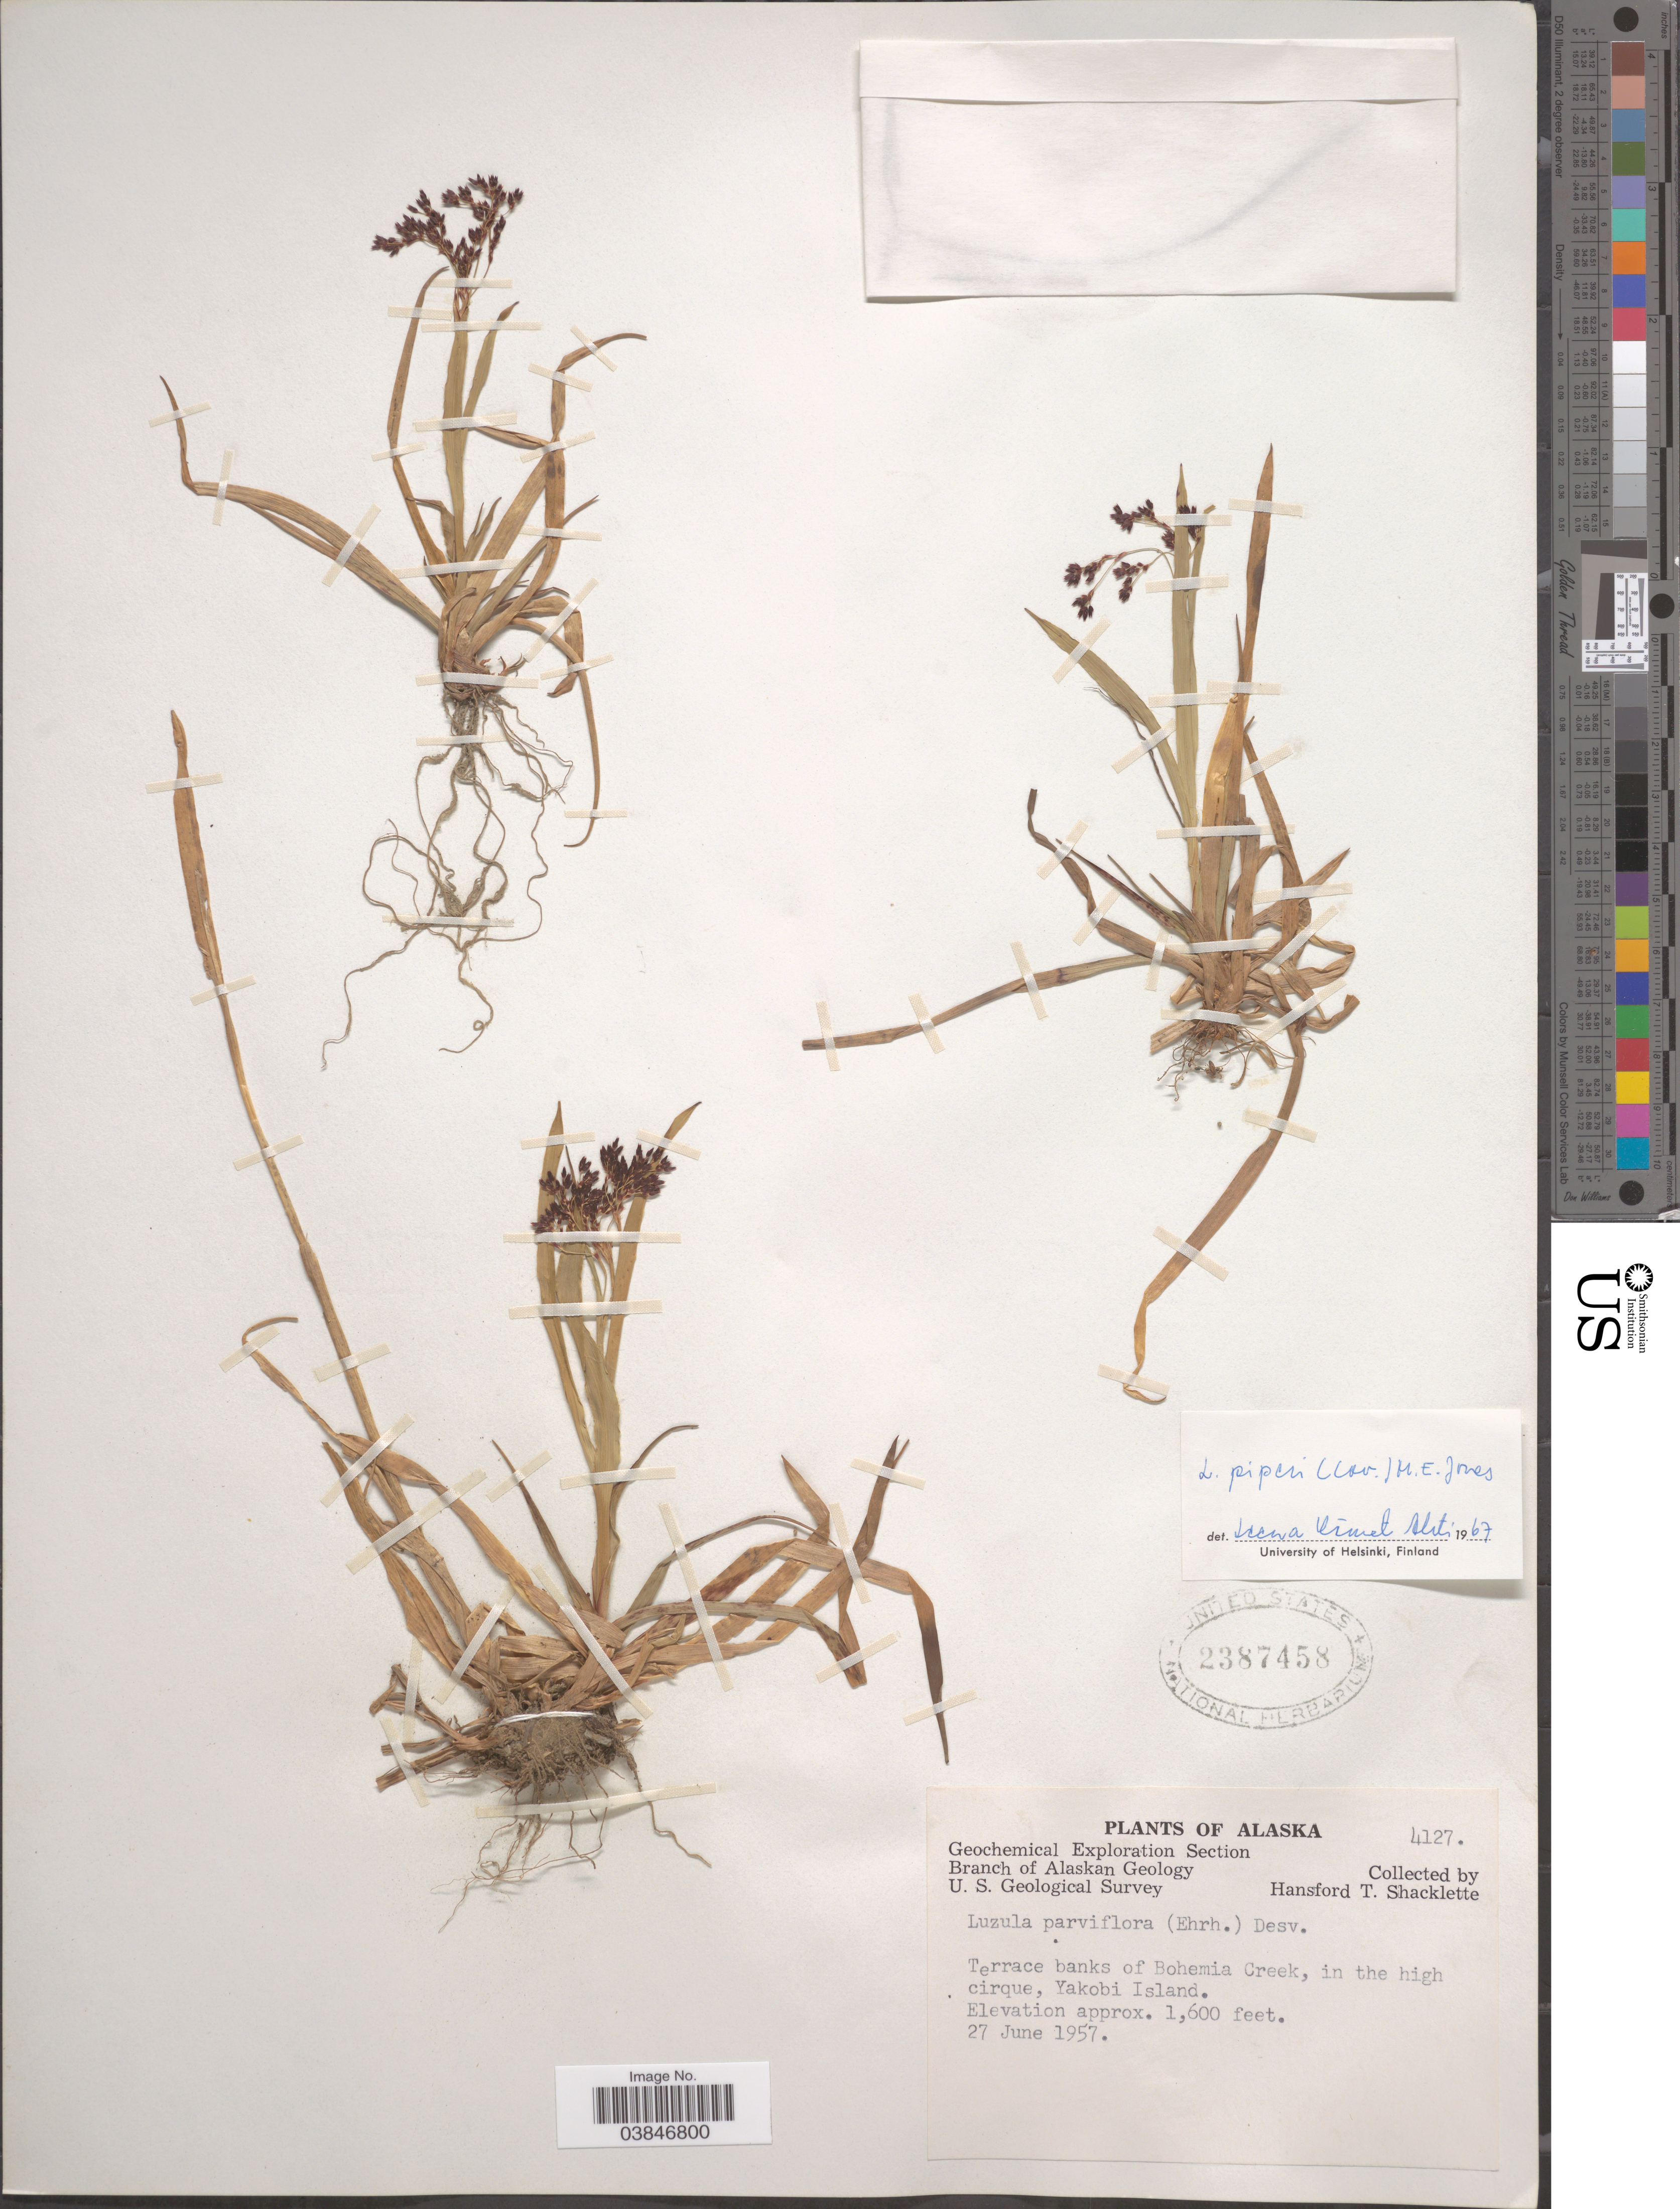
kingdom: Plantae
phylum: Tracheophyta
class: Liliopsida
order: Poales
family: Juncaceae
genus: Luzula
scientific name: Luzula piperi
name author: (Coville) M.E. Jones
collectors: H. Shacklette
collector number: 4127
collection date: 1957-06-27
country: United States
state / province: Alaska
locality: Terrace banks of Bohemia Creek, in the high cirque, Yakobi Island.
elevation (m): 488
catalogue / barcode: US 2387458